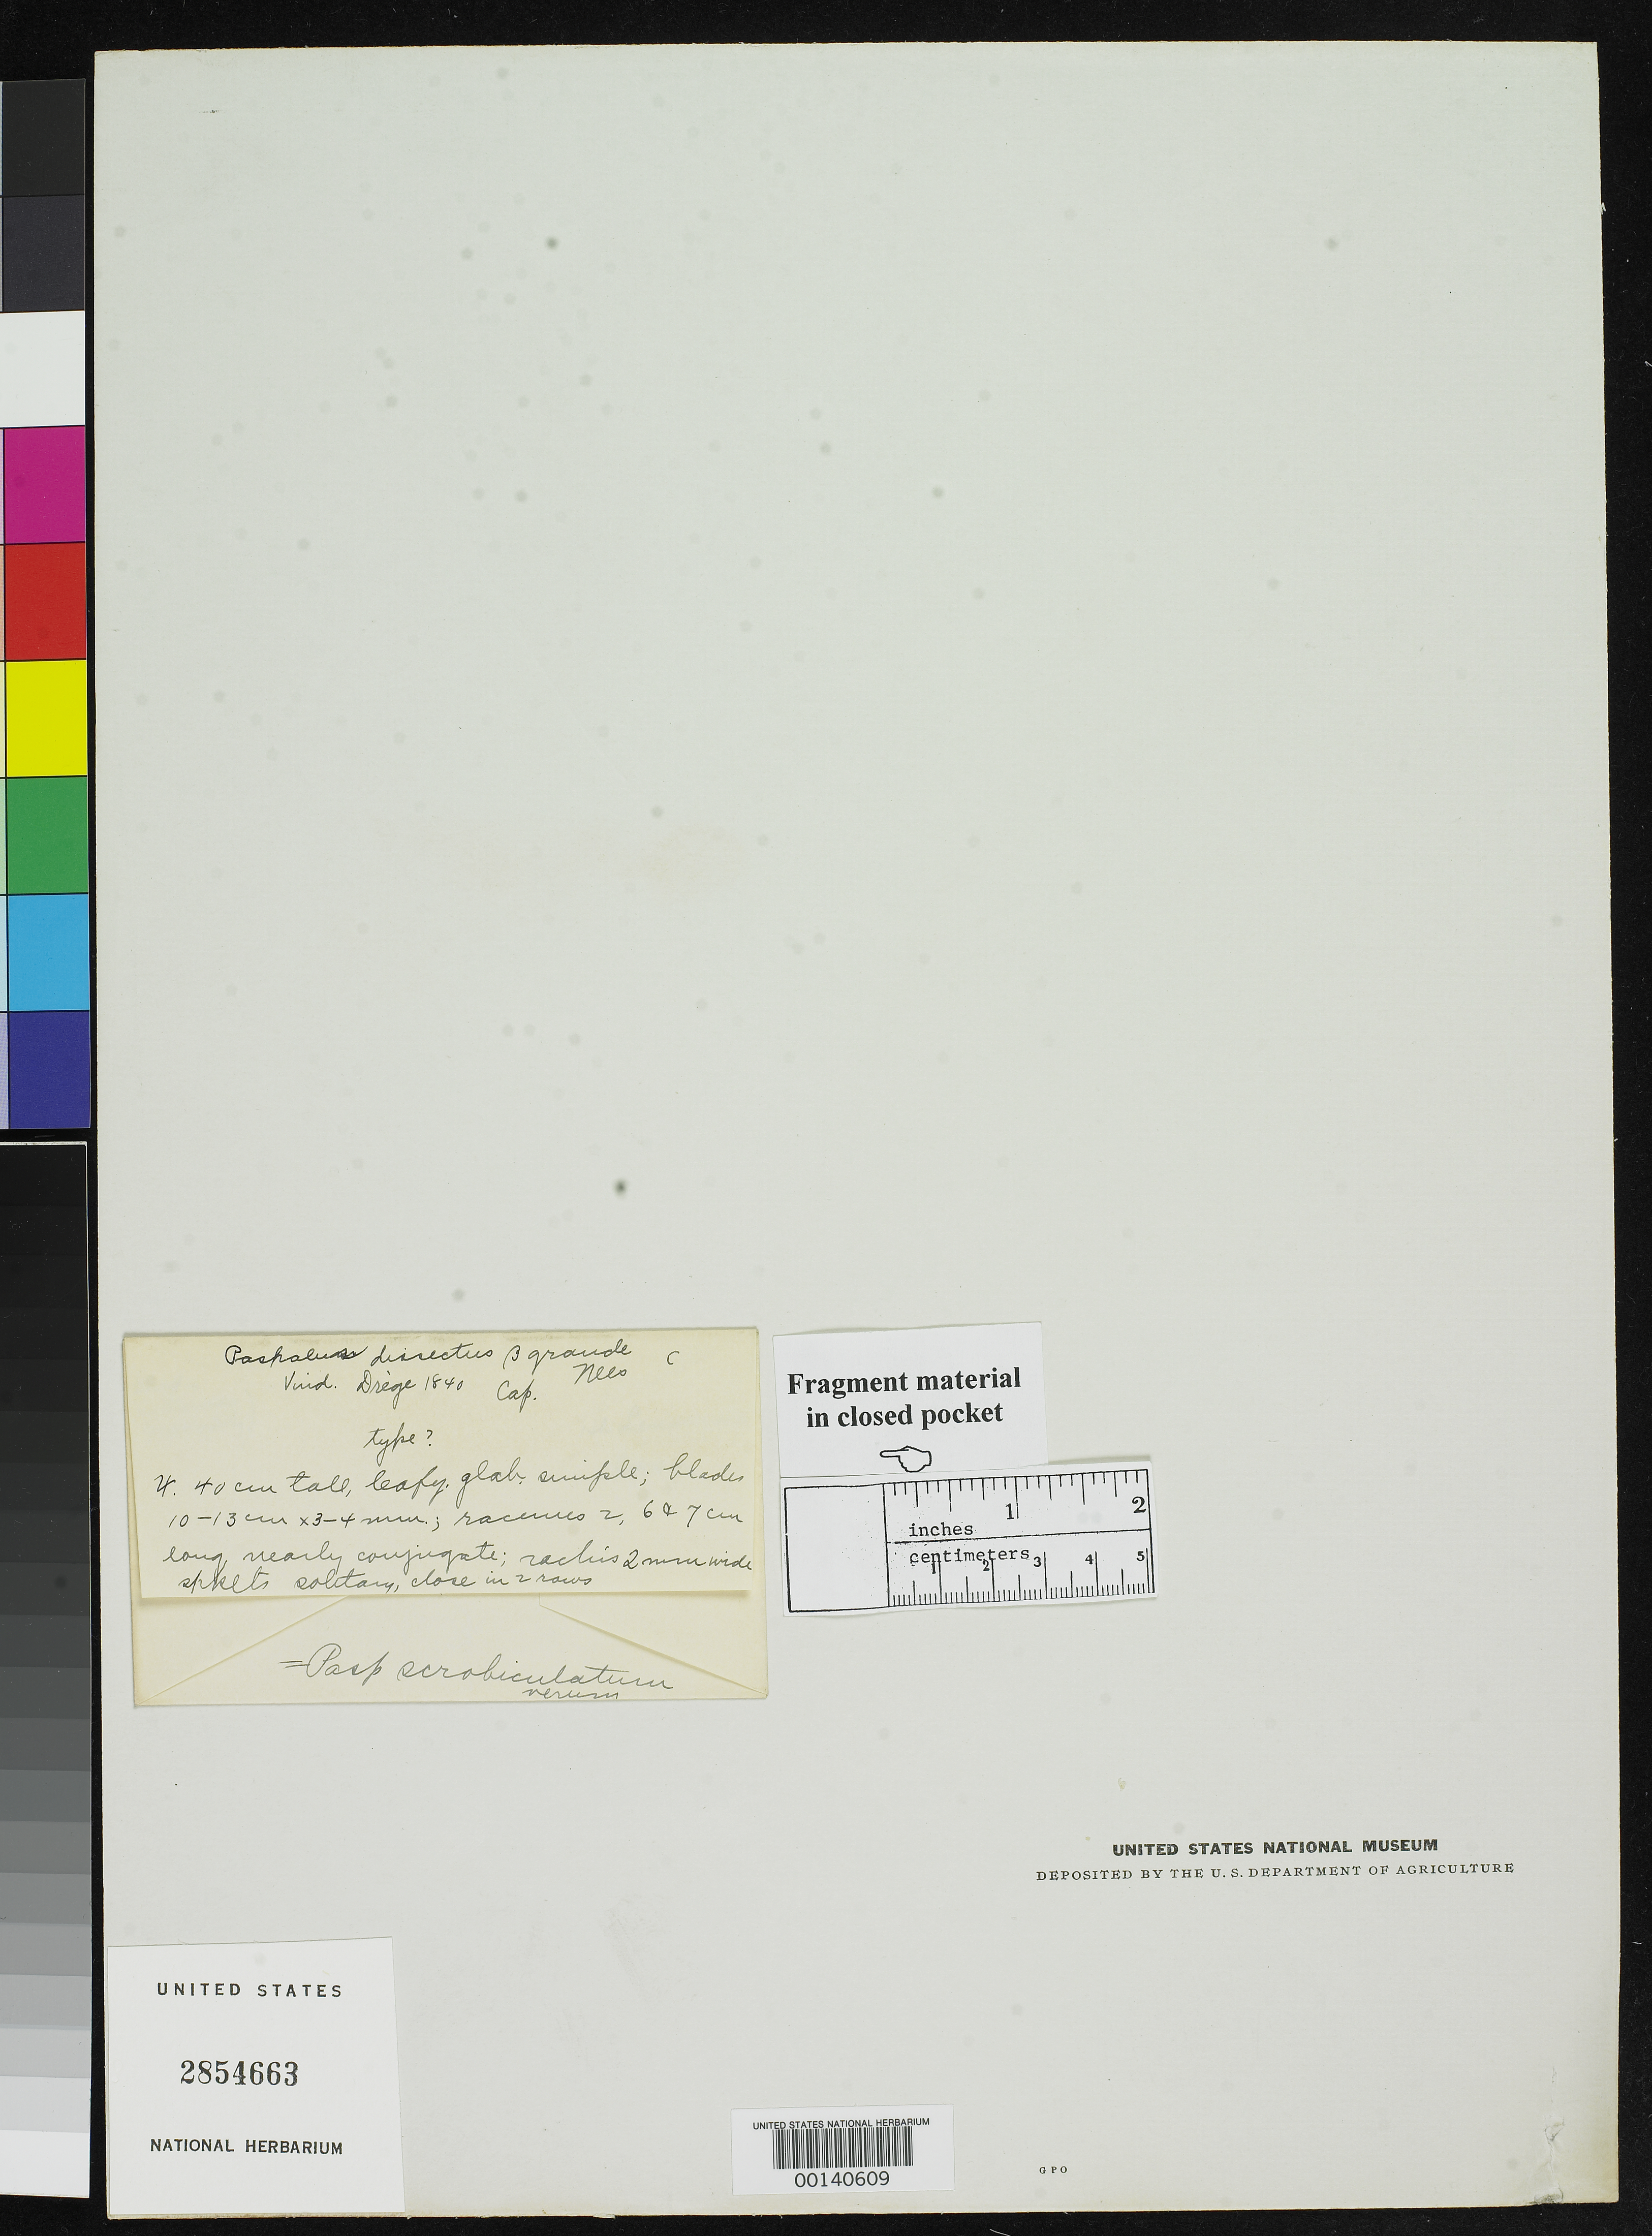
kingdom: Plantae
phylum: Tracheophyta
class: Liliopsida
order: Poales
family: Poaceae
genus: Paspalum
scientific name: Paspalum dissectum var. grande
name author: Nees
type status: Type Fragment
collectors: J. Drège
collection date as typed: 1840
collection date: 1840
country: South Africa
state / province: Eastern Cape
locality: Uitenhage, Zwartkopsrivier, vichrivier, Kei; alt. 80 ft.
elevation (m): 24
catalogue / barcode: US 2854663